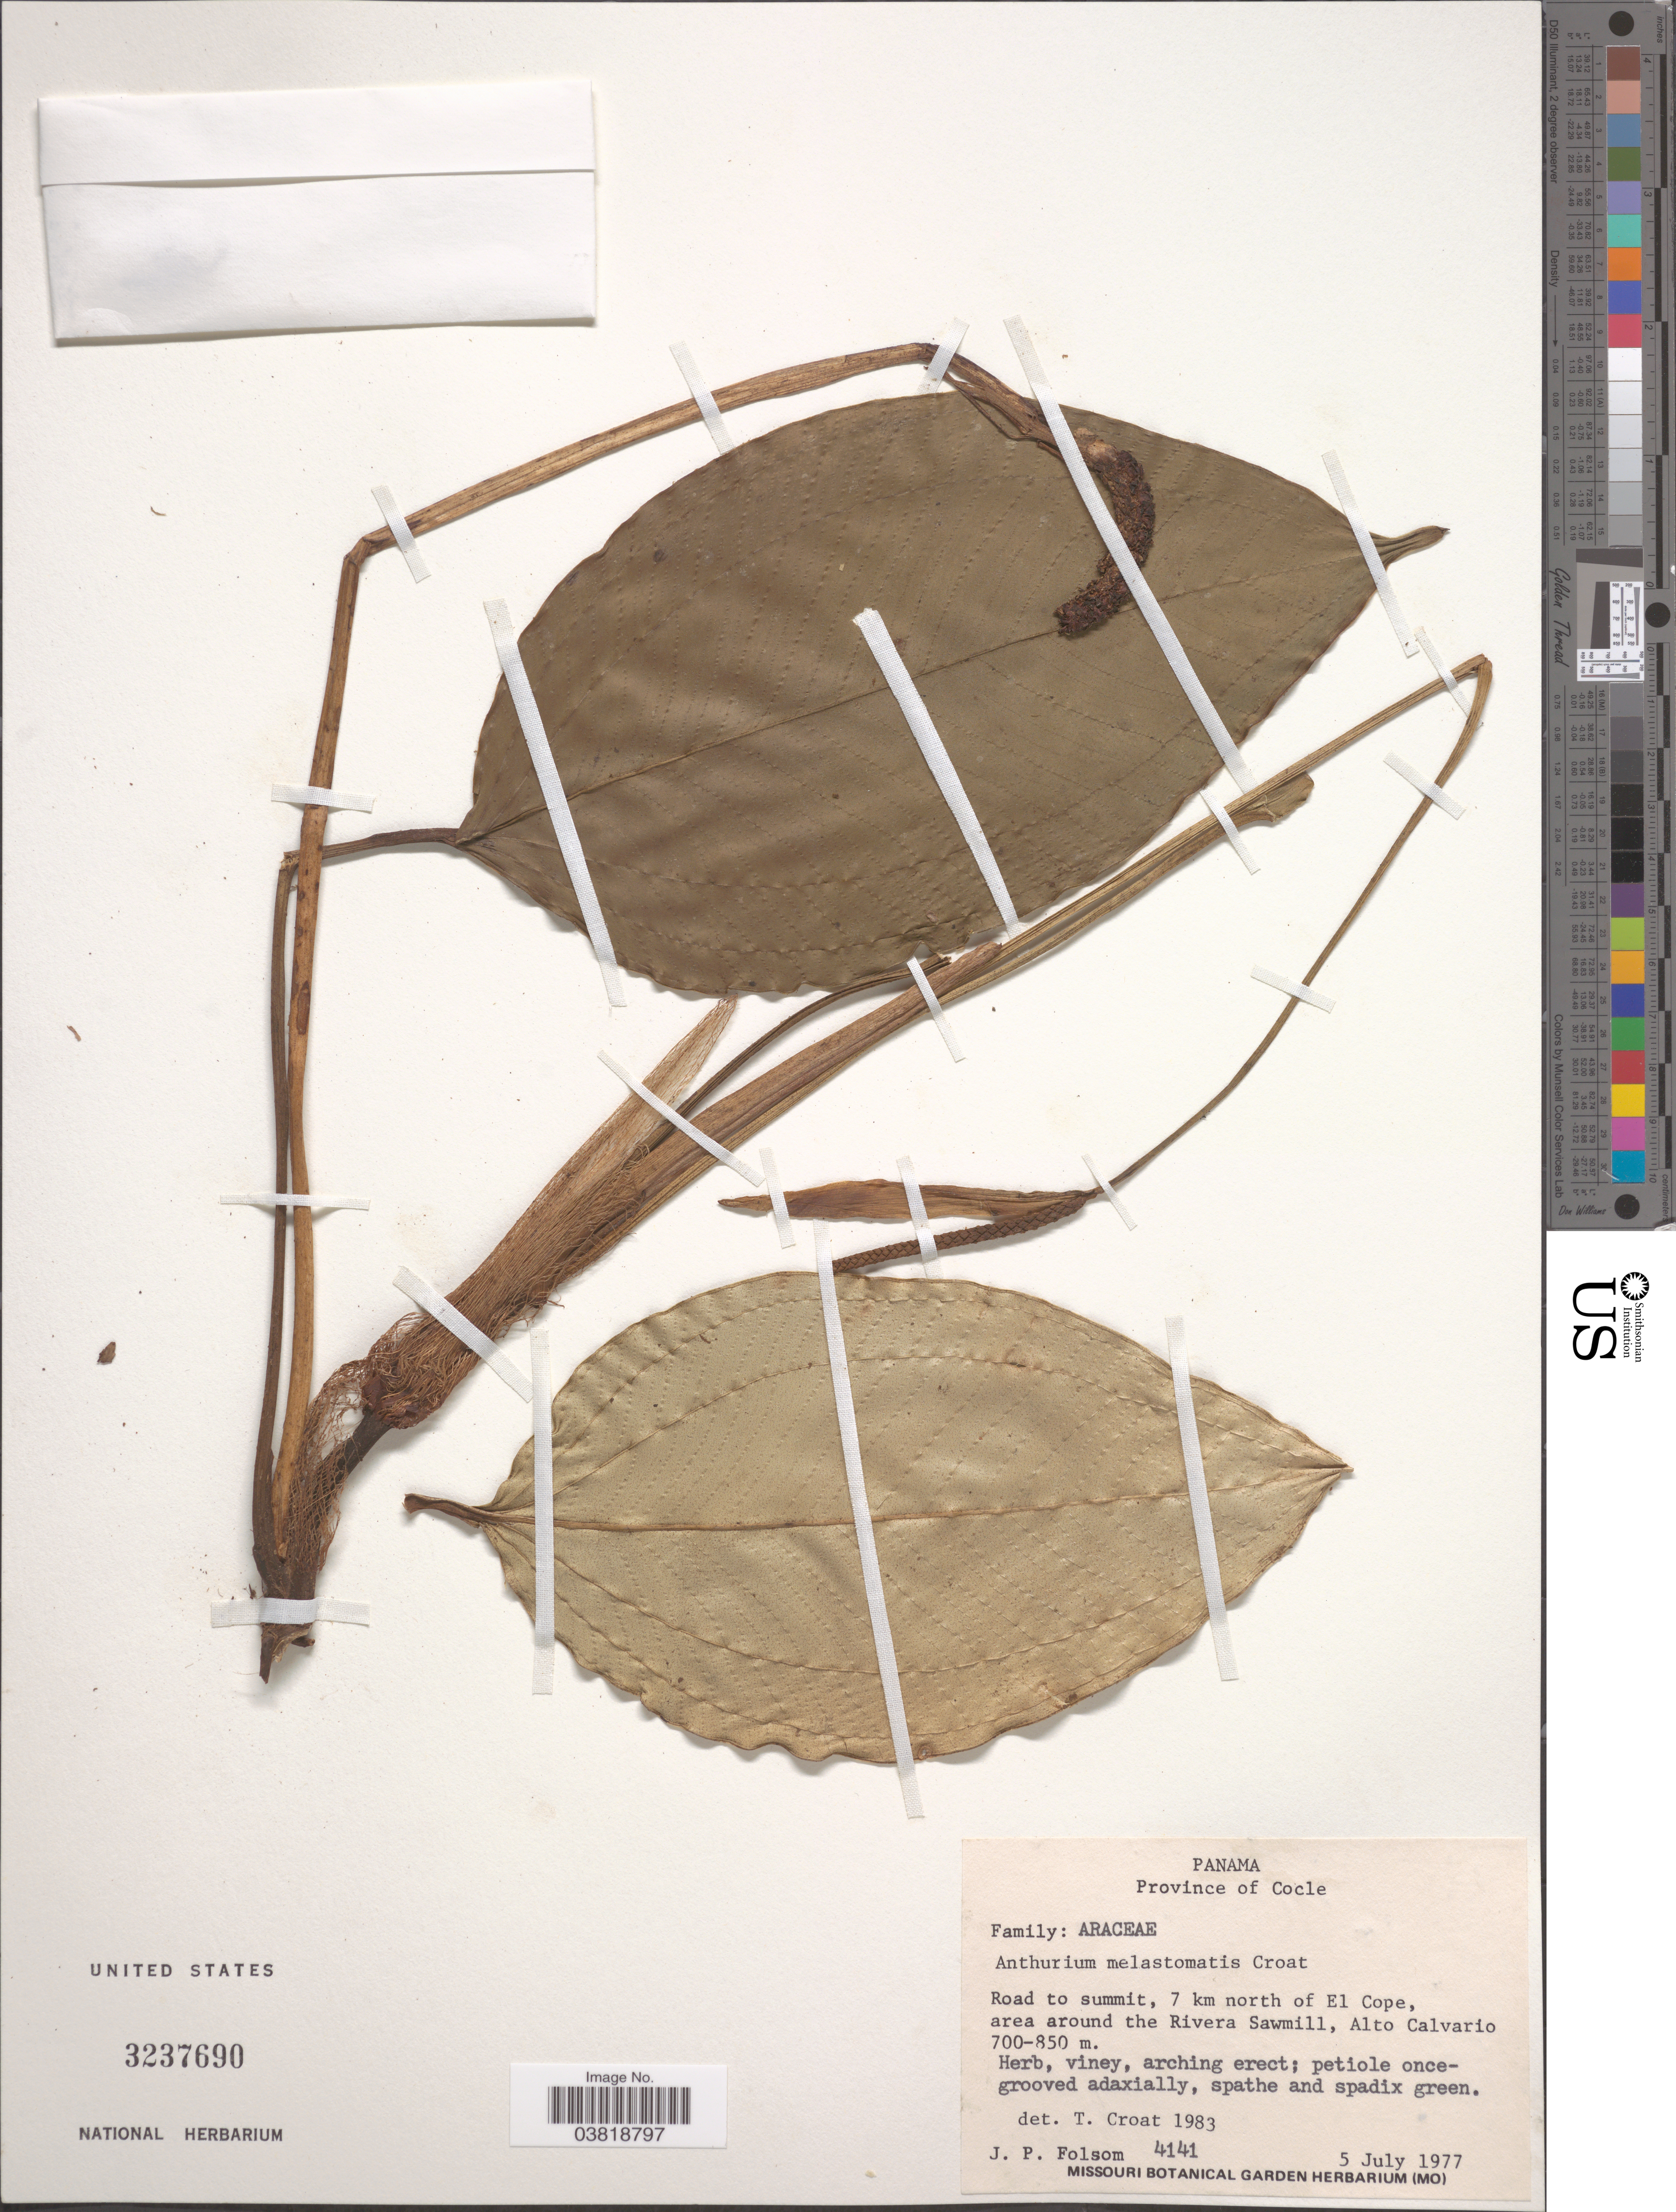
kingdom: Plantae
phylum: Tracheophyta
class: Liliopsida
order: Alismatales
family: Araceae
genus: Anthurium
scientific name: Anthurium melastomatis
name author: Croat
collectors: J. P. Folsom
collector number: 4141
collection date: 1977-07-05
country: Panama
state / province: Cocle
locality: Road to summit, 7 km north of El Cope, area around the Rivera Sawmill, Alto Calvario.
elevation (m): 700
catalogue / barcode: US 3237690